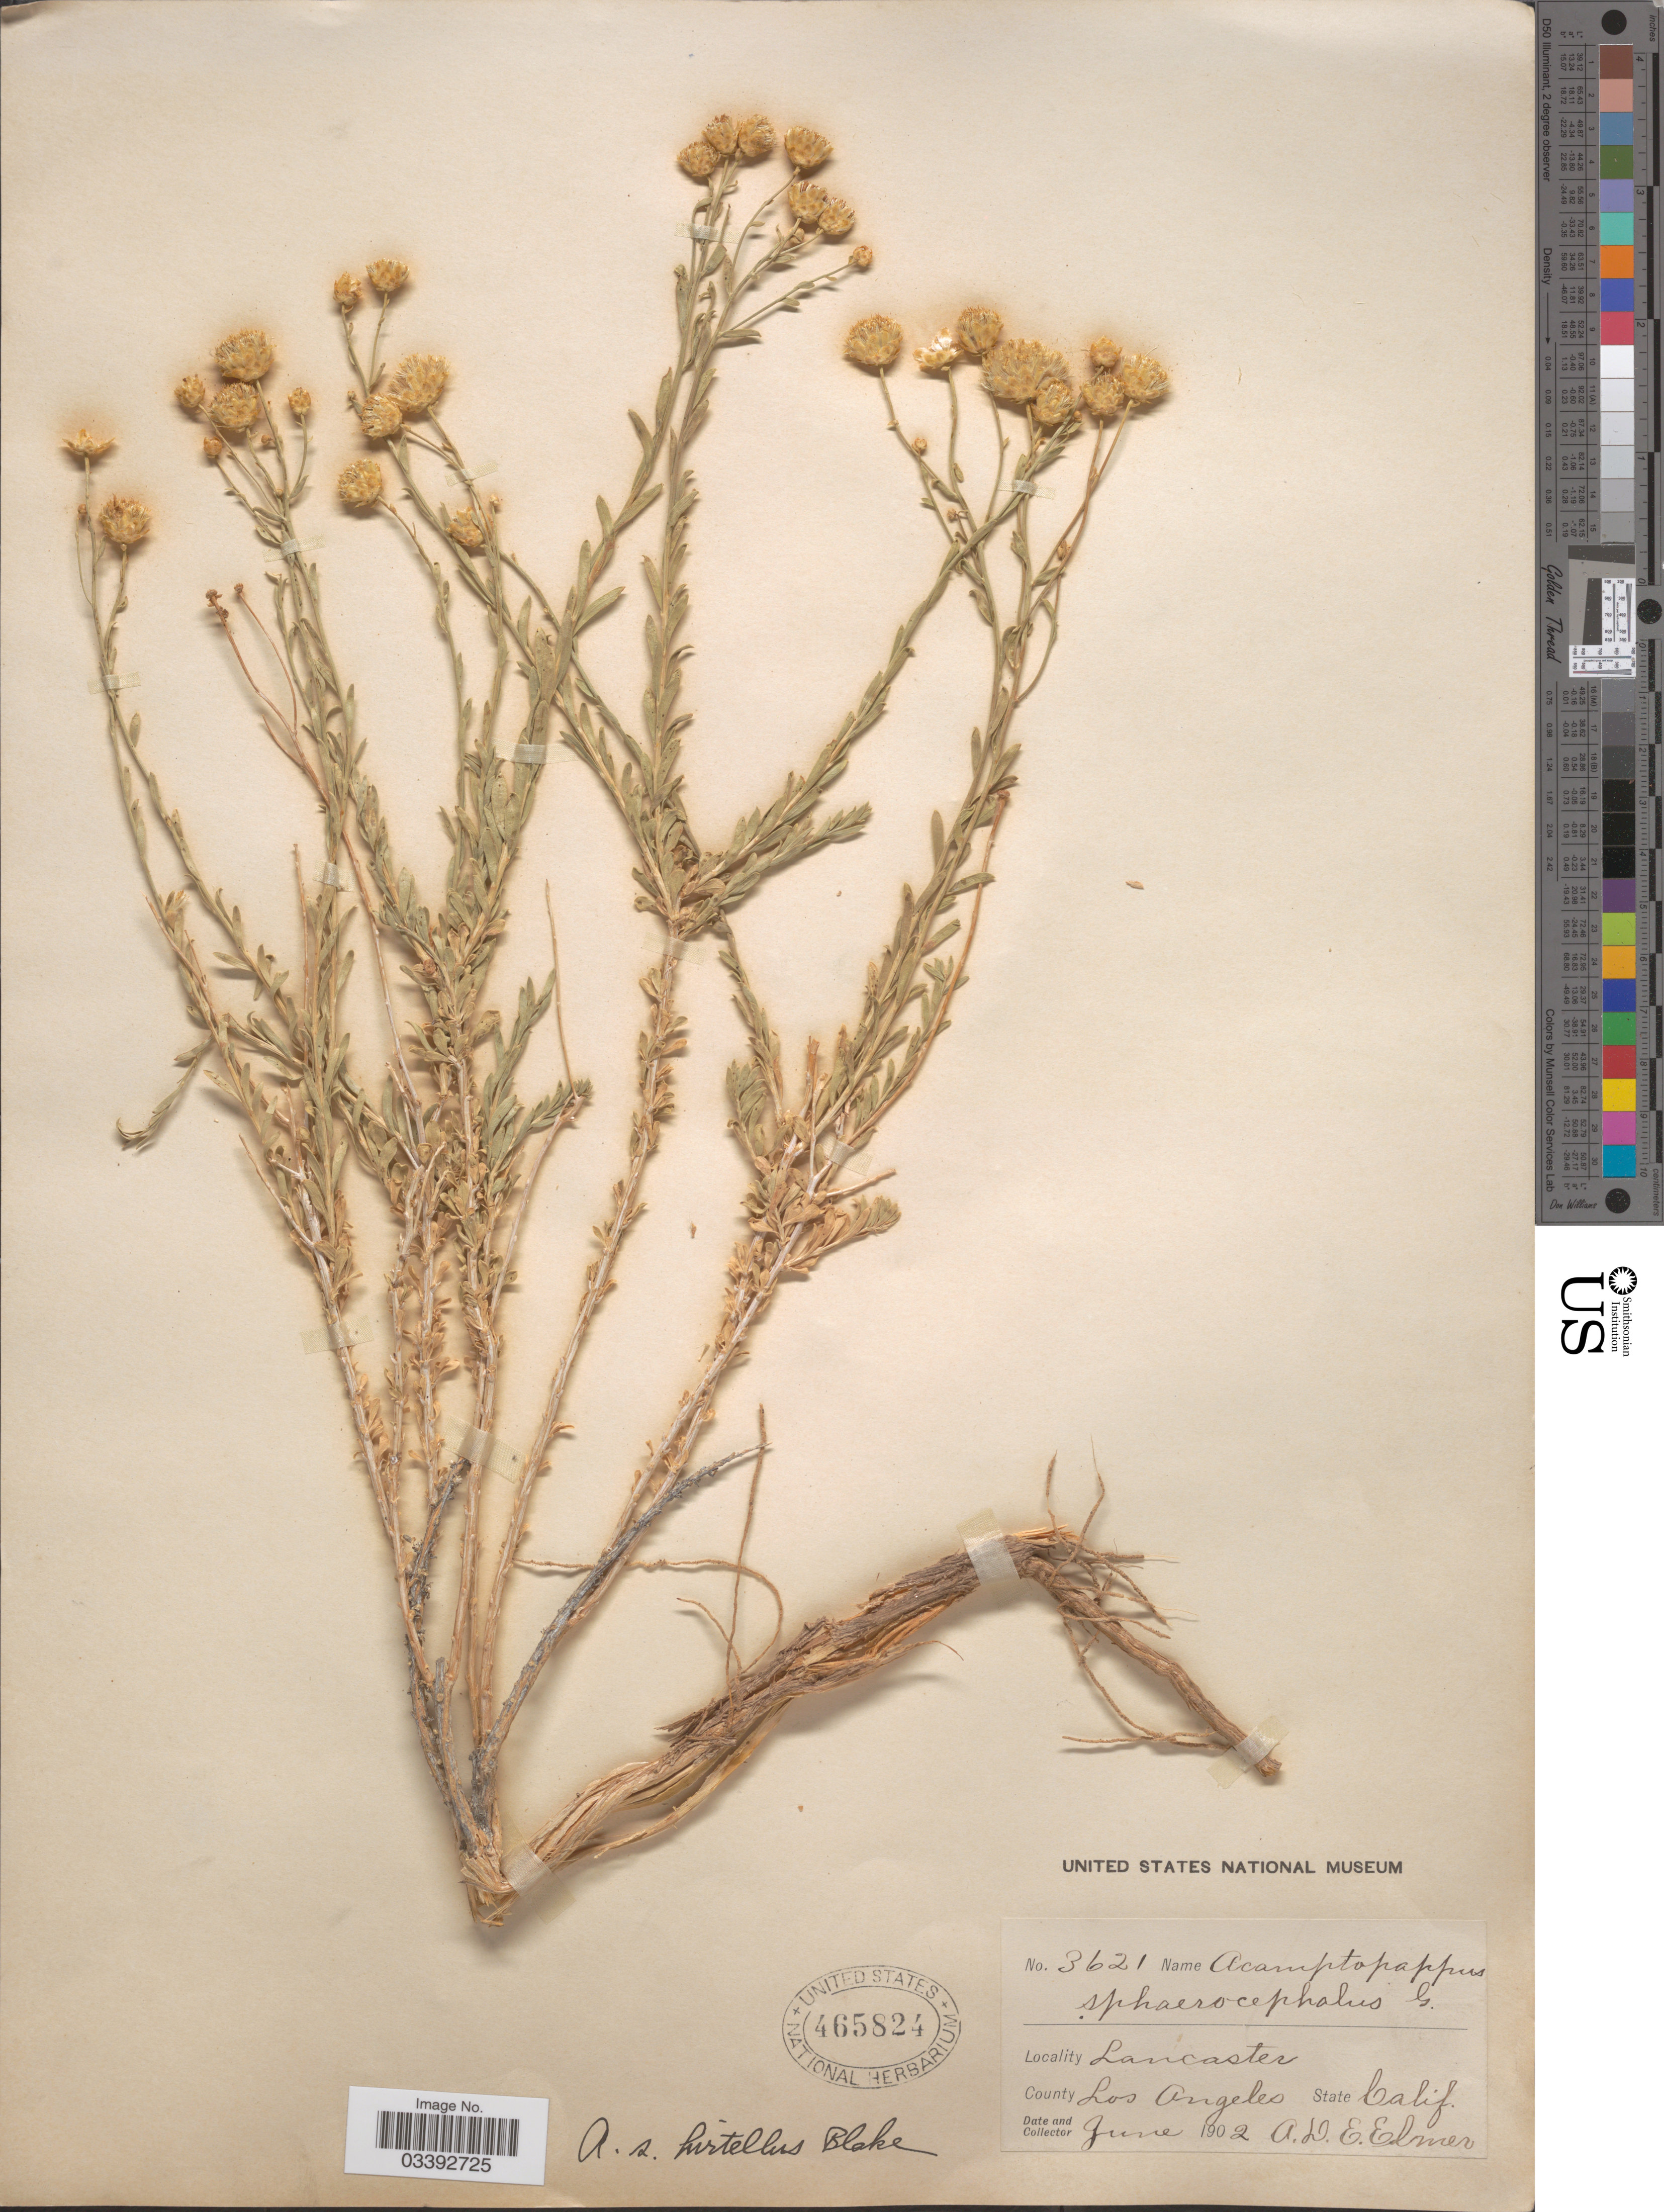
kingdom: Plantae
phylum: Tracheophyta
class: Magnoliopsida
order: Asterales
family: Asteraceae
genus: Acamptopappus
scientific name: Acamptopappus sphaerocephalus var. hirtellus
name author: S.F. Blake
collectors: A. D. E. Elmer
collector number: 3621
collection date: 1902-06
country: United States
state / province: California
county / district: Los Angeles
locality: Lancaster. County Los Angeles.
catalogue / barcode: US 465824